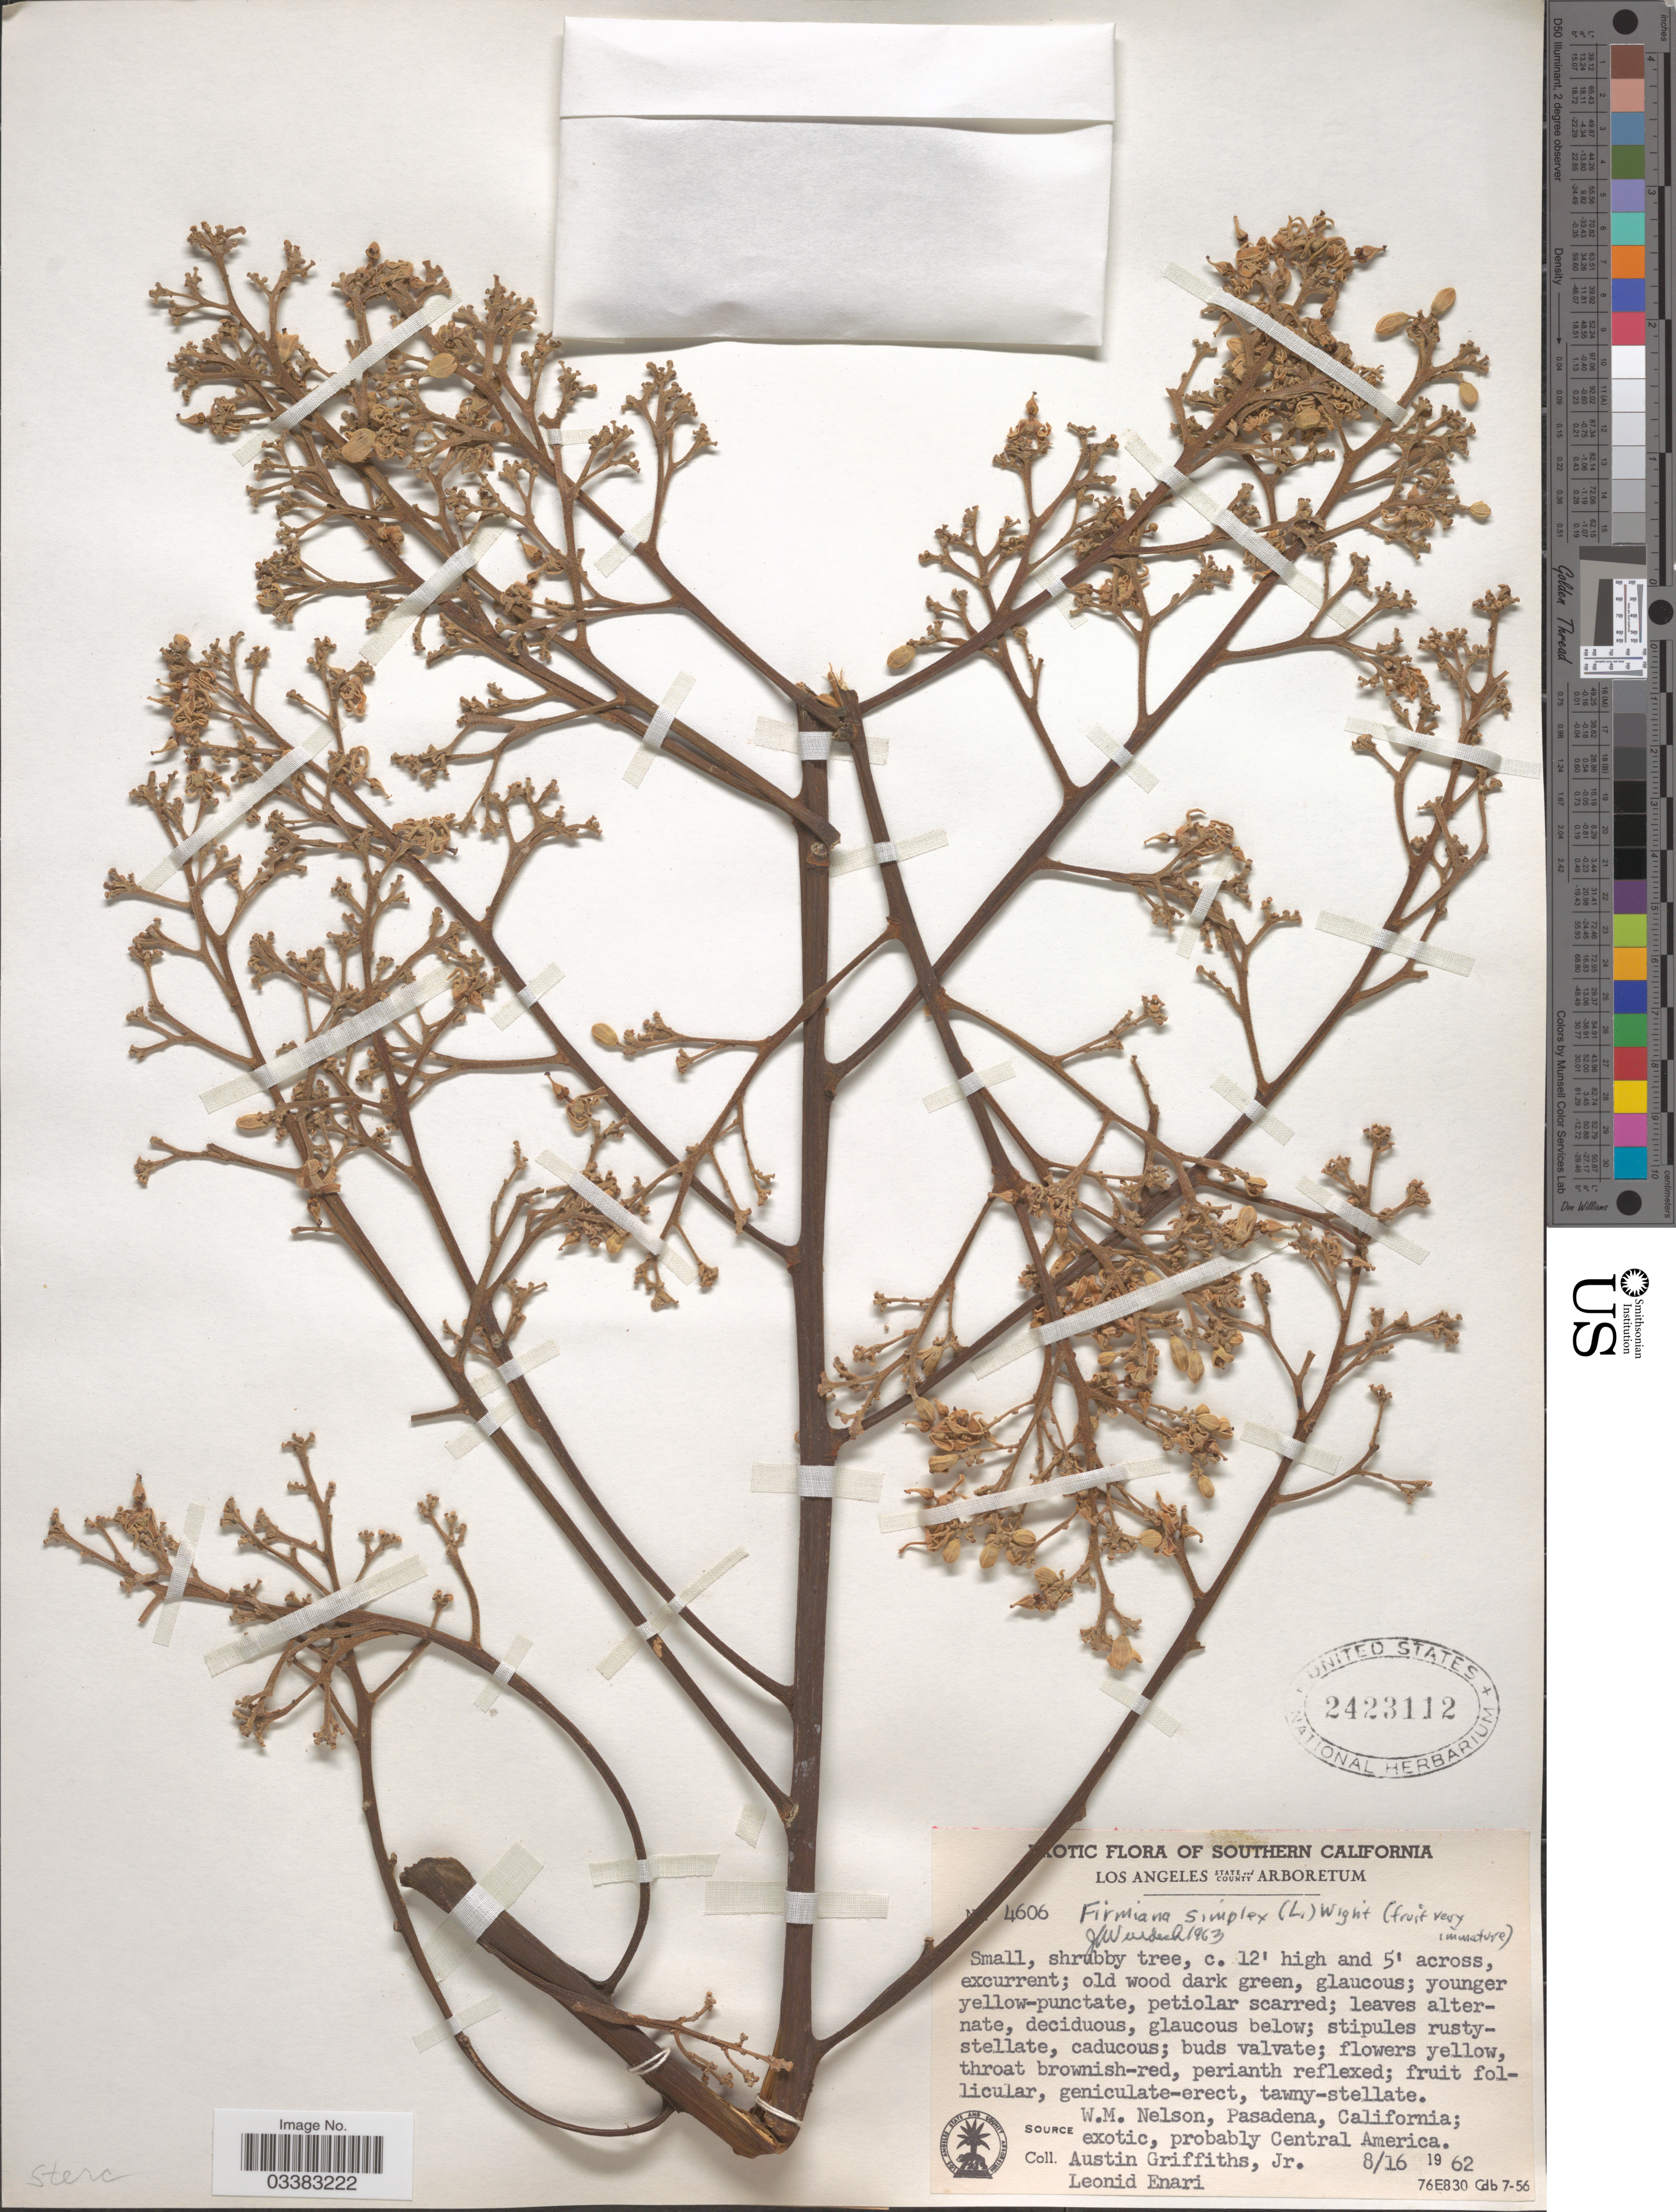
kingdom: Plantae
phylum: Tracheophyta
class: Magnoliopsida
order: Malvales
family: Malvaceae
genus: Firmiana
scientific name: Firmiana simplex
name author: (L.) W. Wight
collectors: A. Griffiths & L. Enari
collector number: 4606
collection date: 1962-08-16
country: United States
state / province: California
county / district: Los Angeles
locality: Southern California. Los Angeles State and County Arboretum.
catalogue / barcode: US 2423112